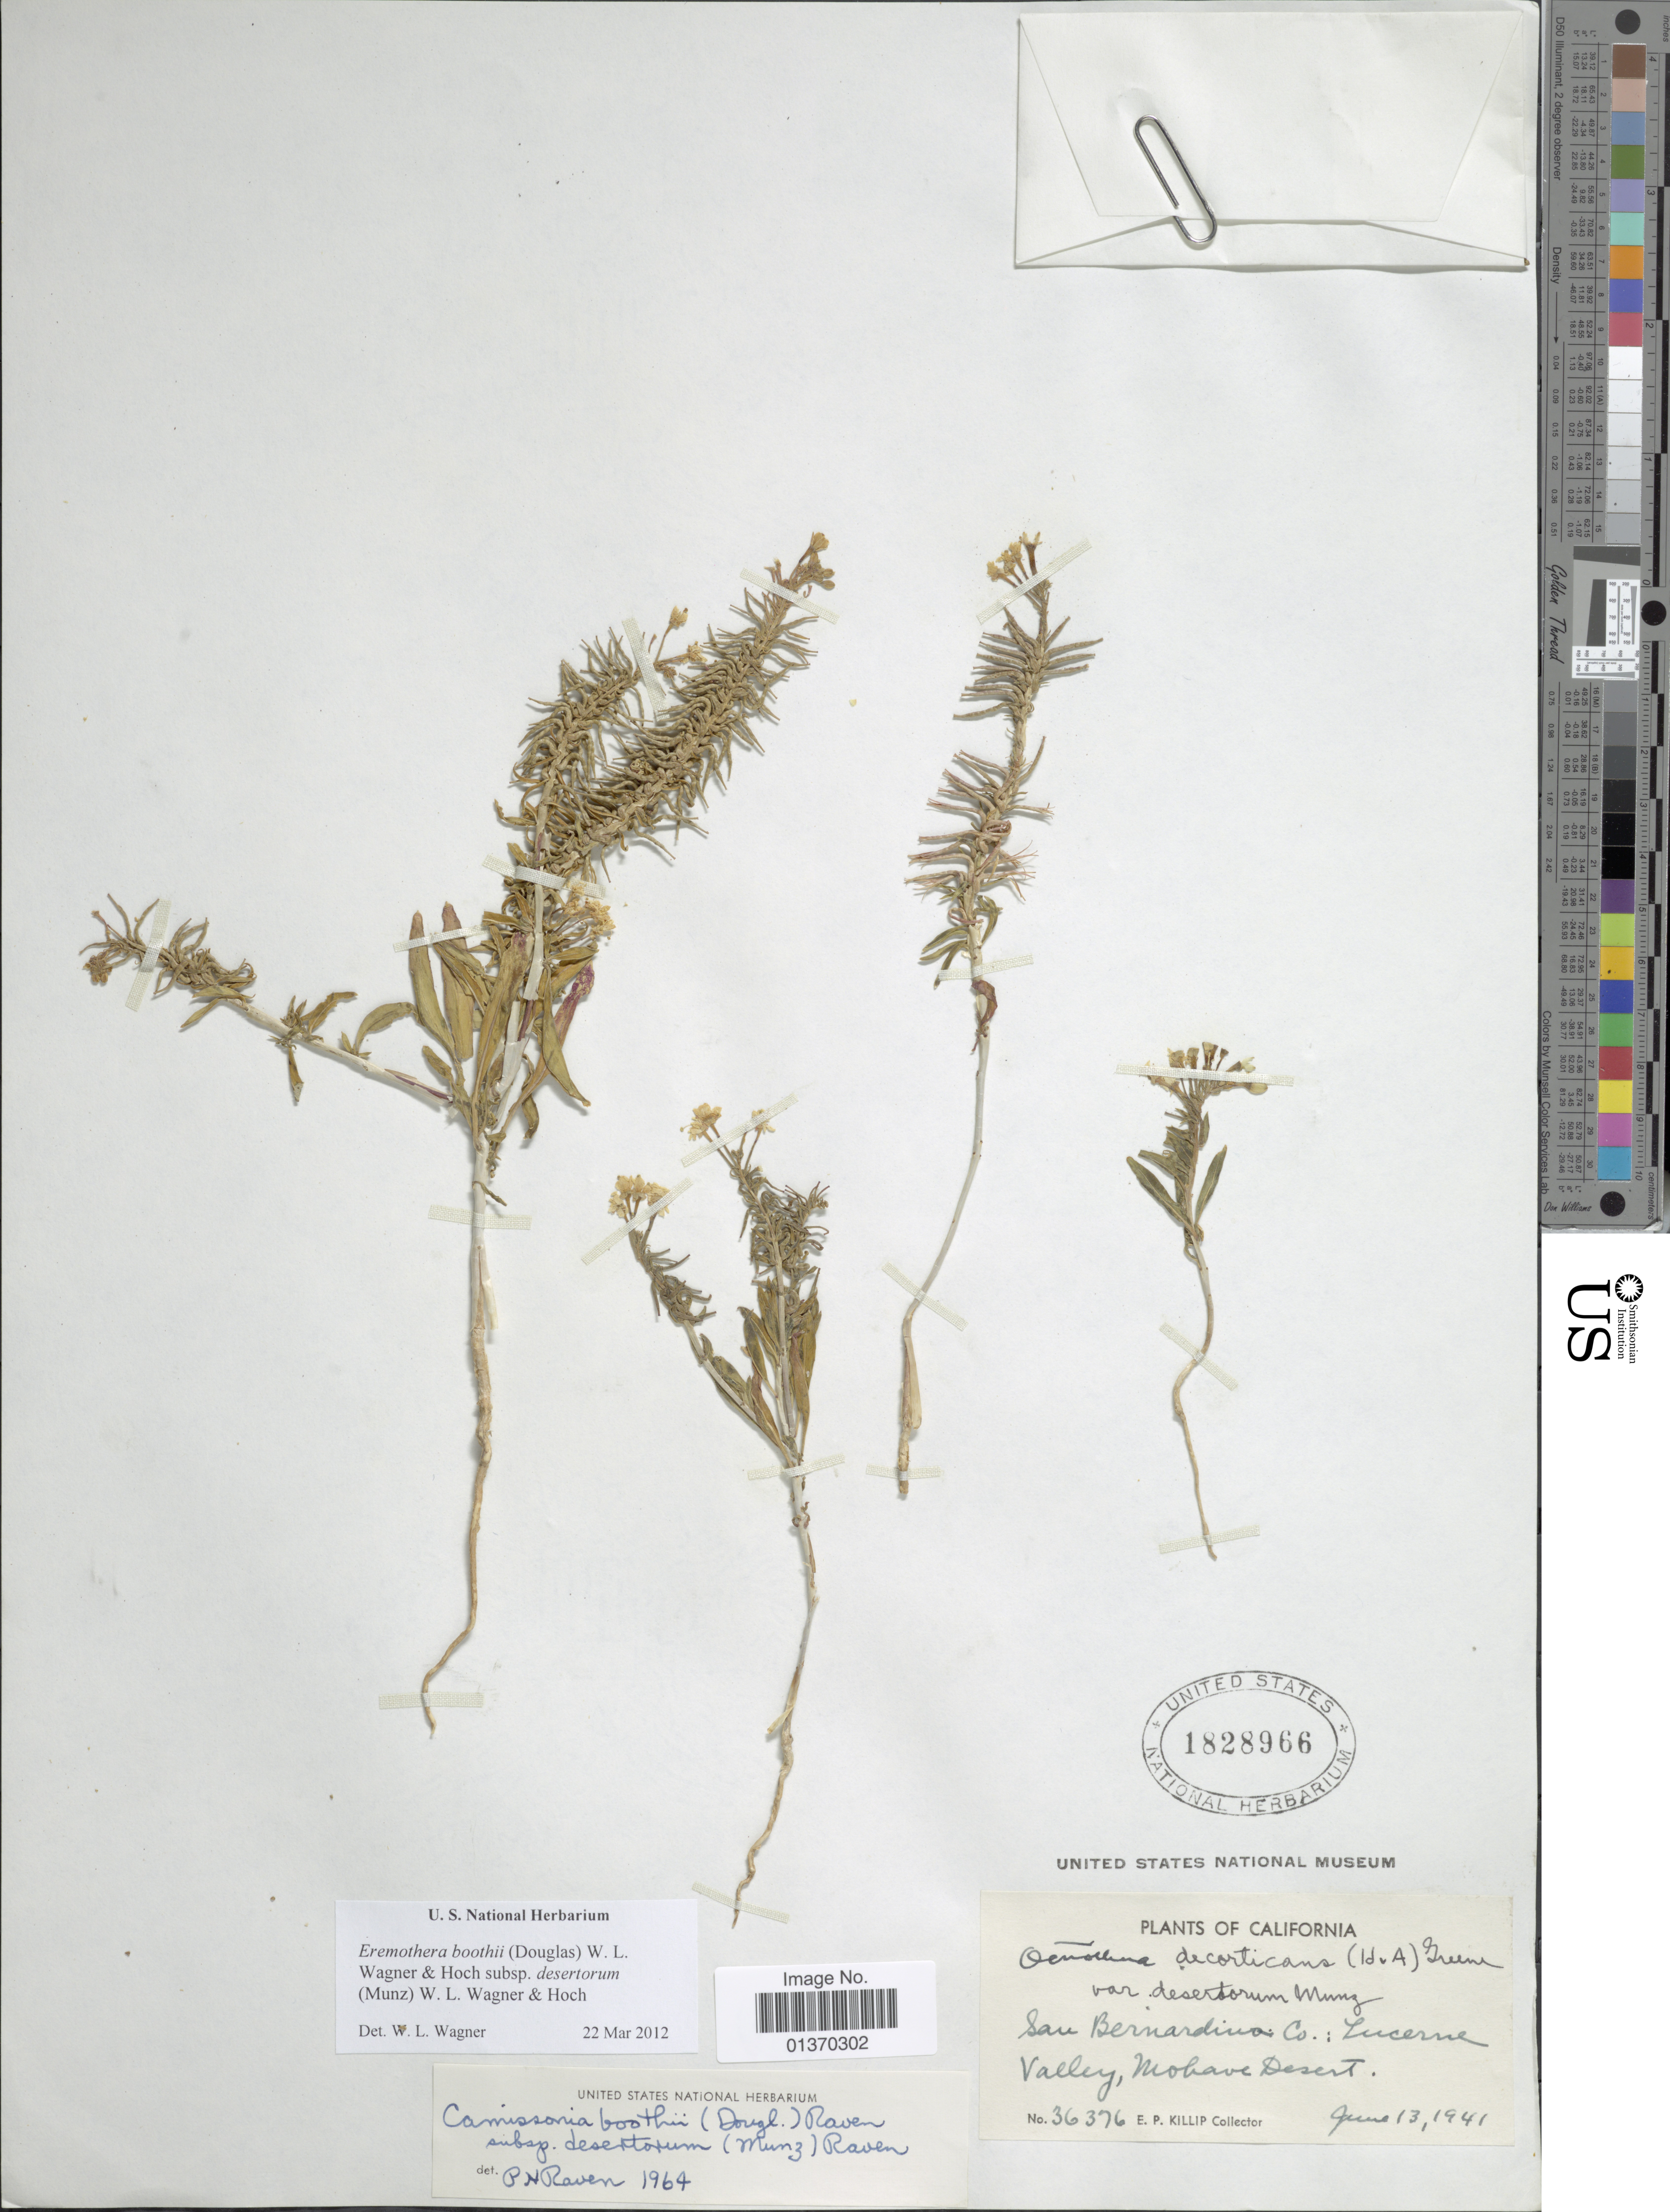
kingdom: Plantae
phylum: Tracheophyta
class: Magnoliopsida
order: Myrtales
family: Onagraceae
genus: Eremothera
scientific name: Eremothera boothii subsp. desertorum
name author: (Munz) W.L. Wagner & Hoch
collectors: E. P. Killip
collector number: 36396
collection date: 1941-06-13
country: United States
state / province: California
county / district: San Bernardino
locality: San Bernardino Co.: Lucerne Valley, Mohave Desert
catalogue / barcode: US 1828966